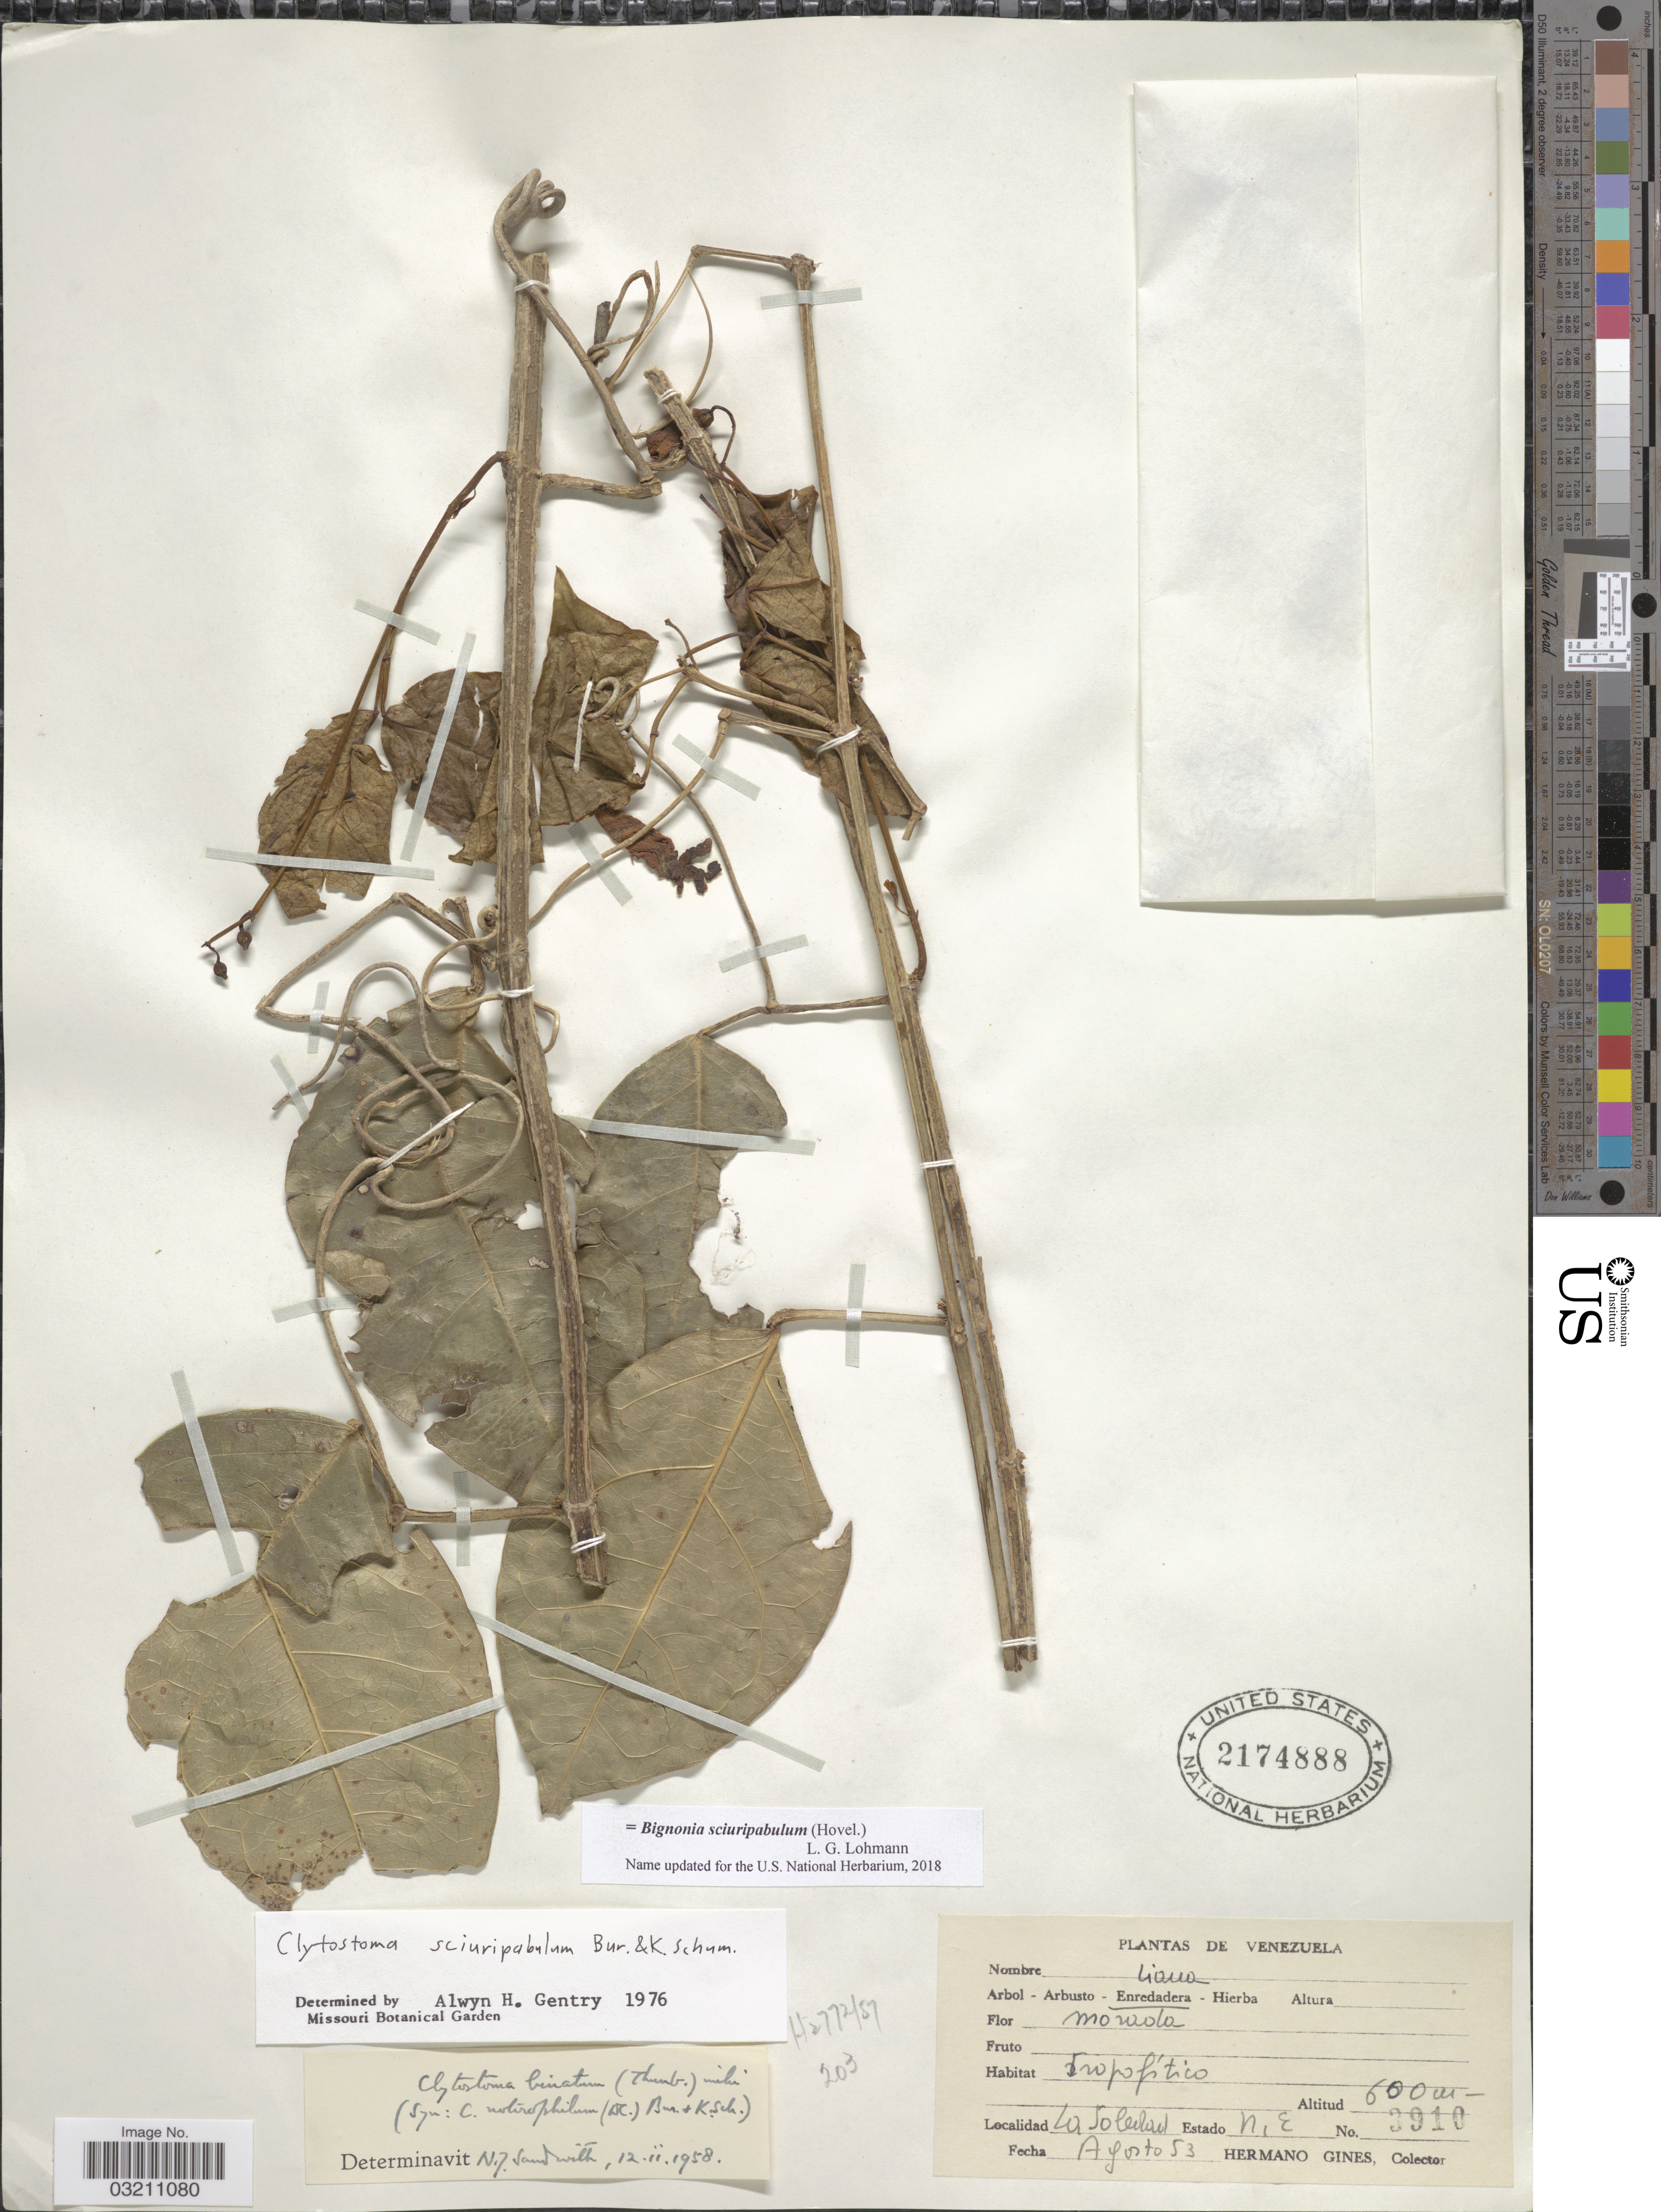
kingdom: Plantae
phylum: Tracheophyta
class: Magnoliopsida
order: Lamiales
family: Bignoniaceae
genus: Bignonia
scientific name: Bignonia sciuripabulum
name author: (K. Schum.) L.G. Lohmann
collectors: Bro. Gines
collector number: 3910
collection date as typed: Transcribed d/m/y: /8/53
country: Venezuela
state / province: Nueva Esparta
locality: La Soledad. Estado N.E.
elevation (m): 600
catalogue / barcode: US 2174888